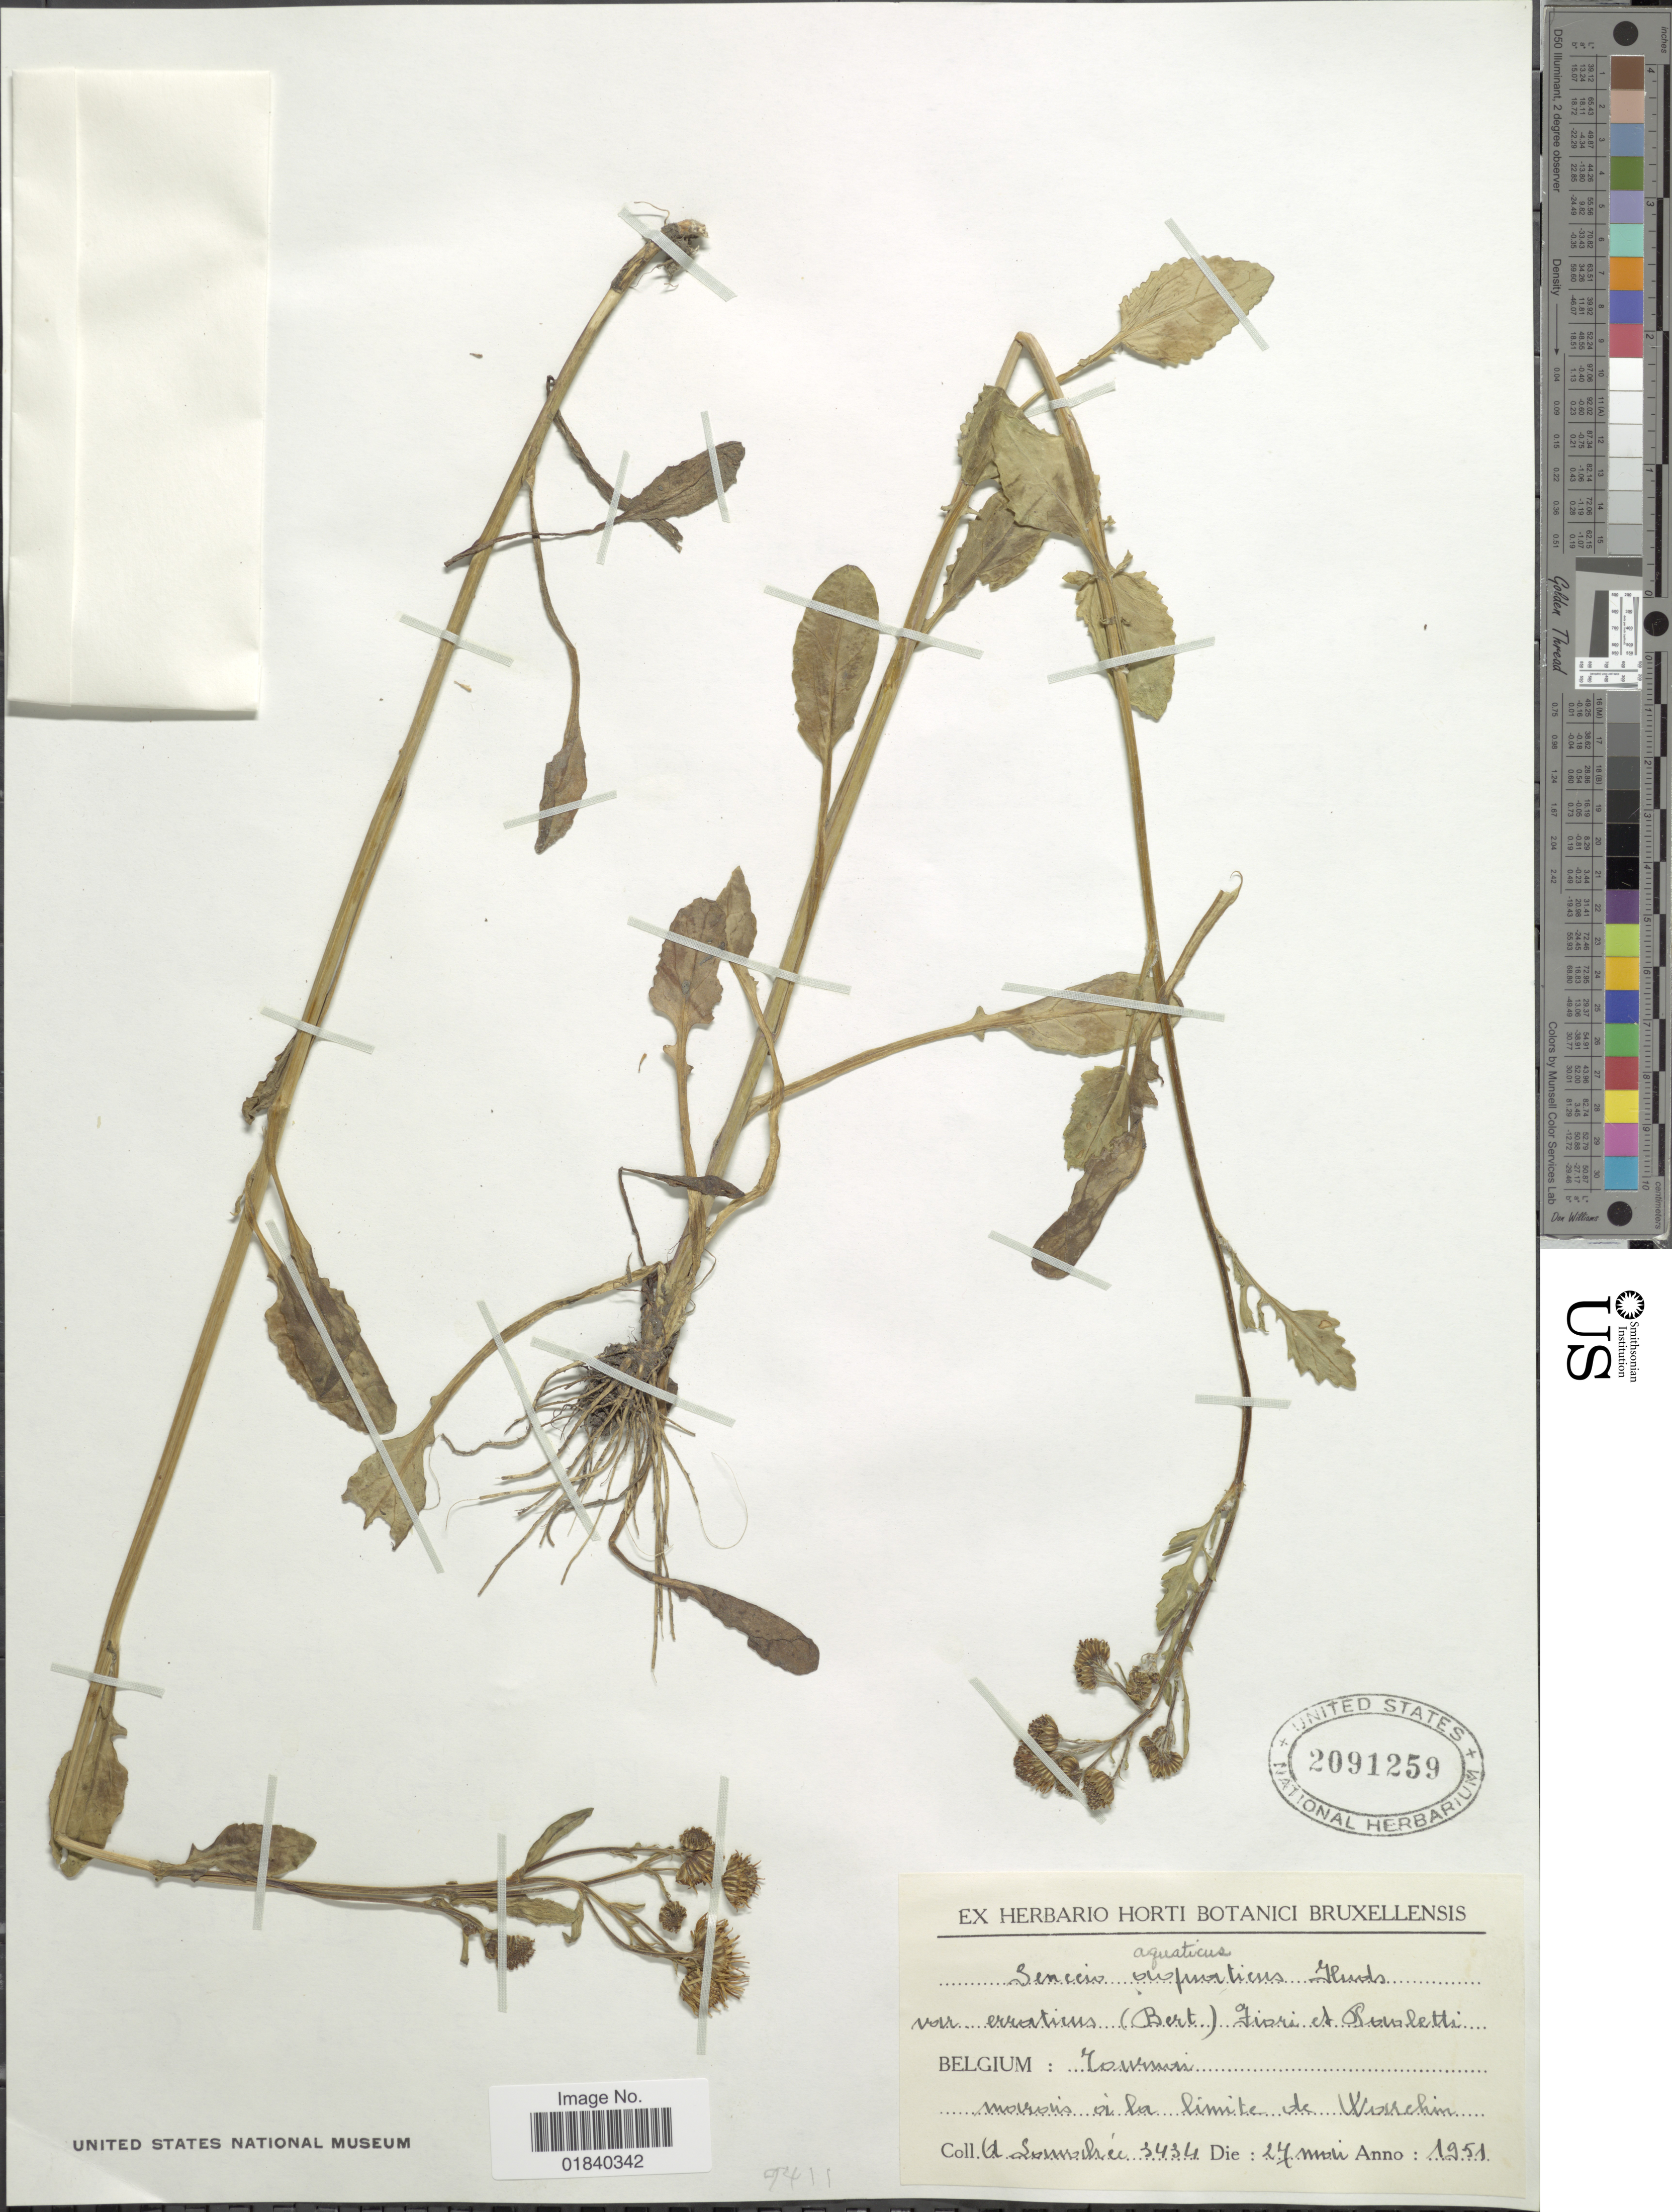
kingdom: Plantae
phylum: Tracheophyta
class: Magnoliopsida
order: Asterales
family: Asteraceae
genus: Senecio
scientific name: Senecio aquaticus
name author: Huds.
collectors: A. Somralrei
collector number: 3434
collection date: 1951-05-27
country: Belgium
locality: Belgium: Tomin, morons a la limite de Worchim. [interpreted]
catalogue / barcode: US 2091259